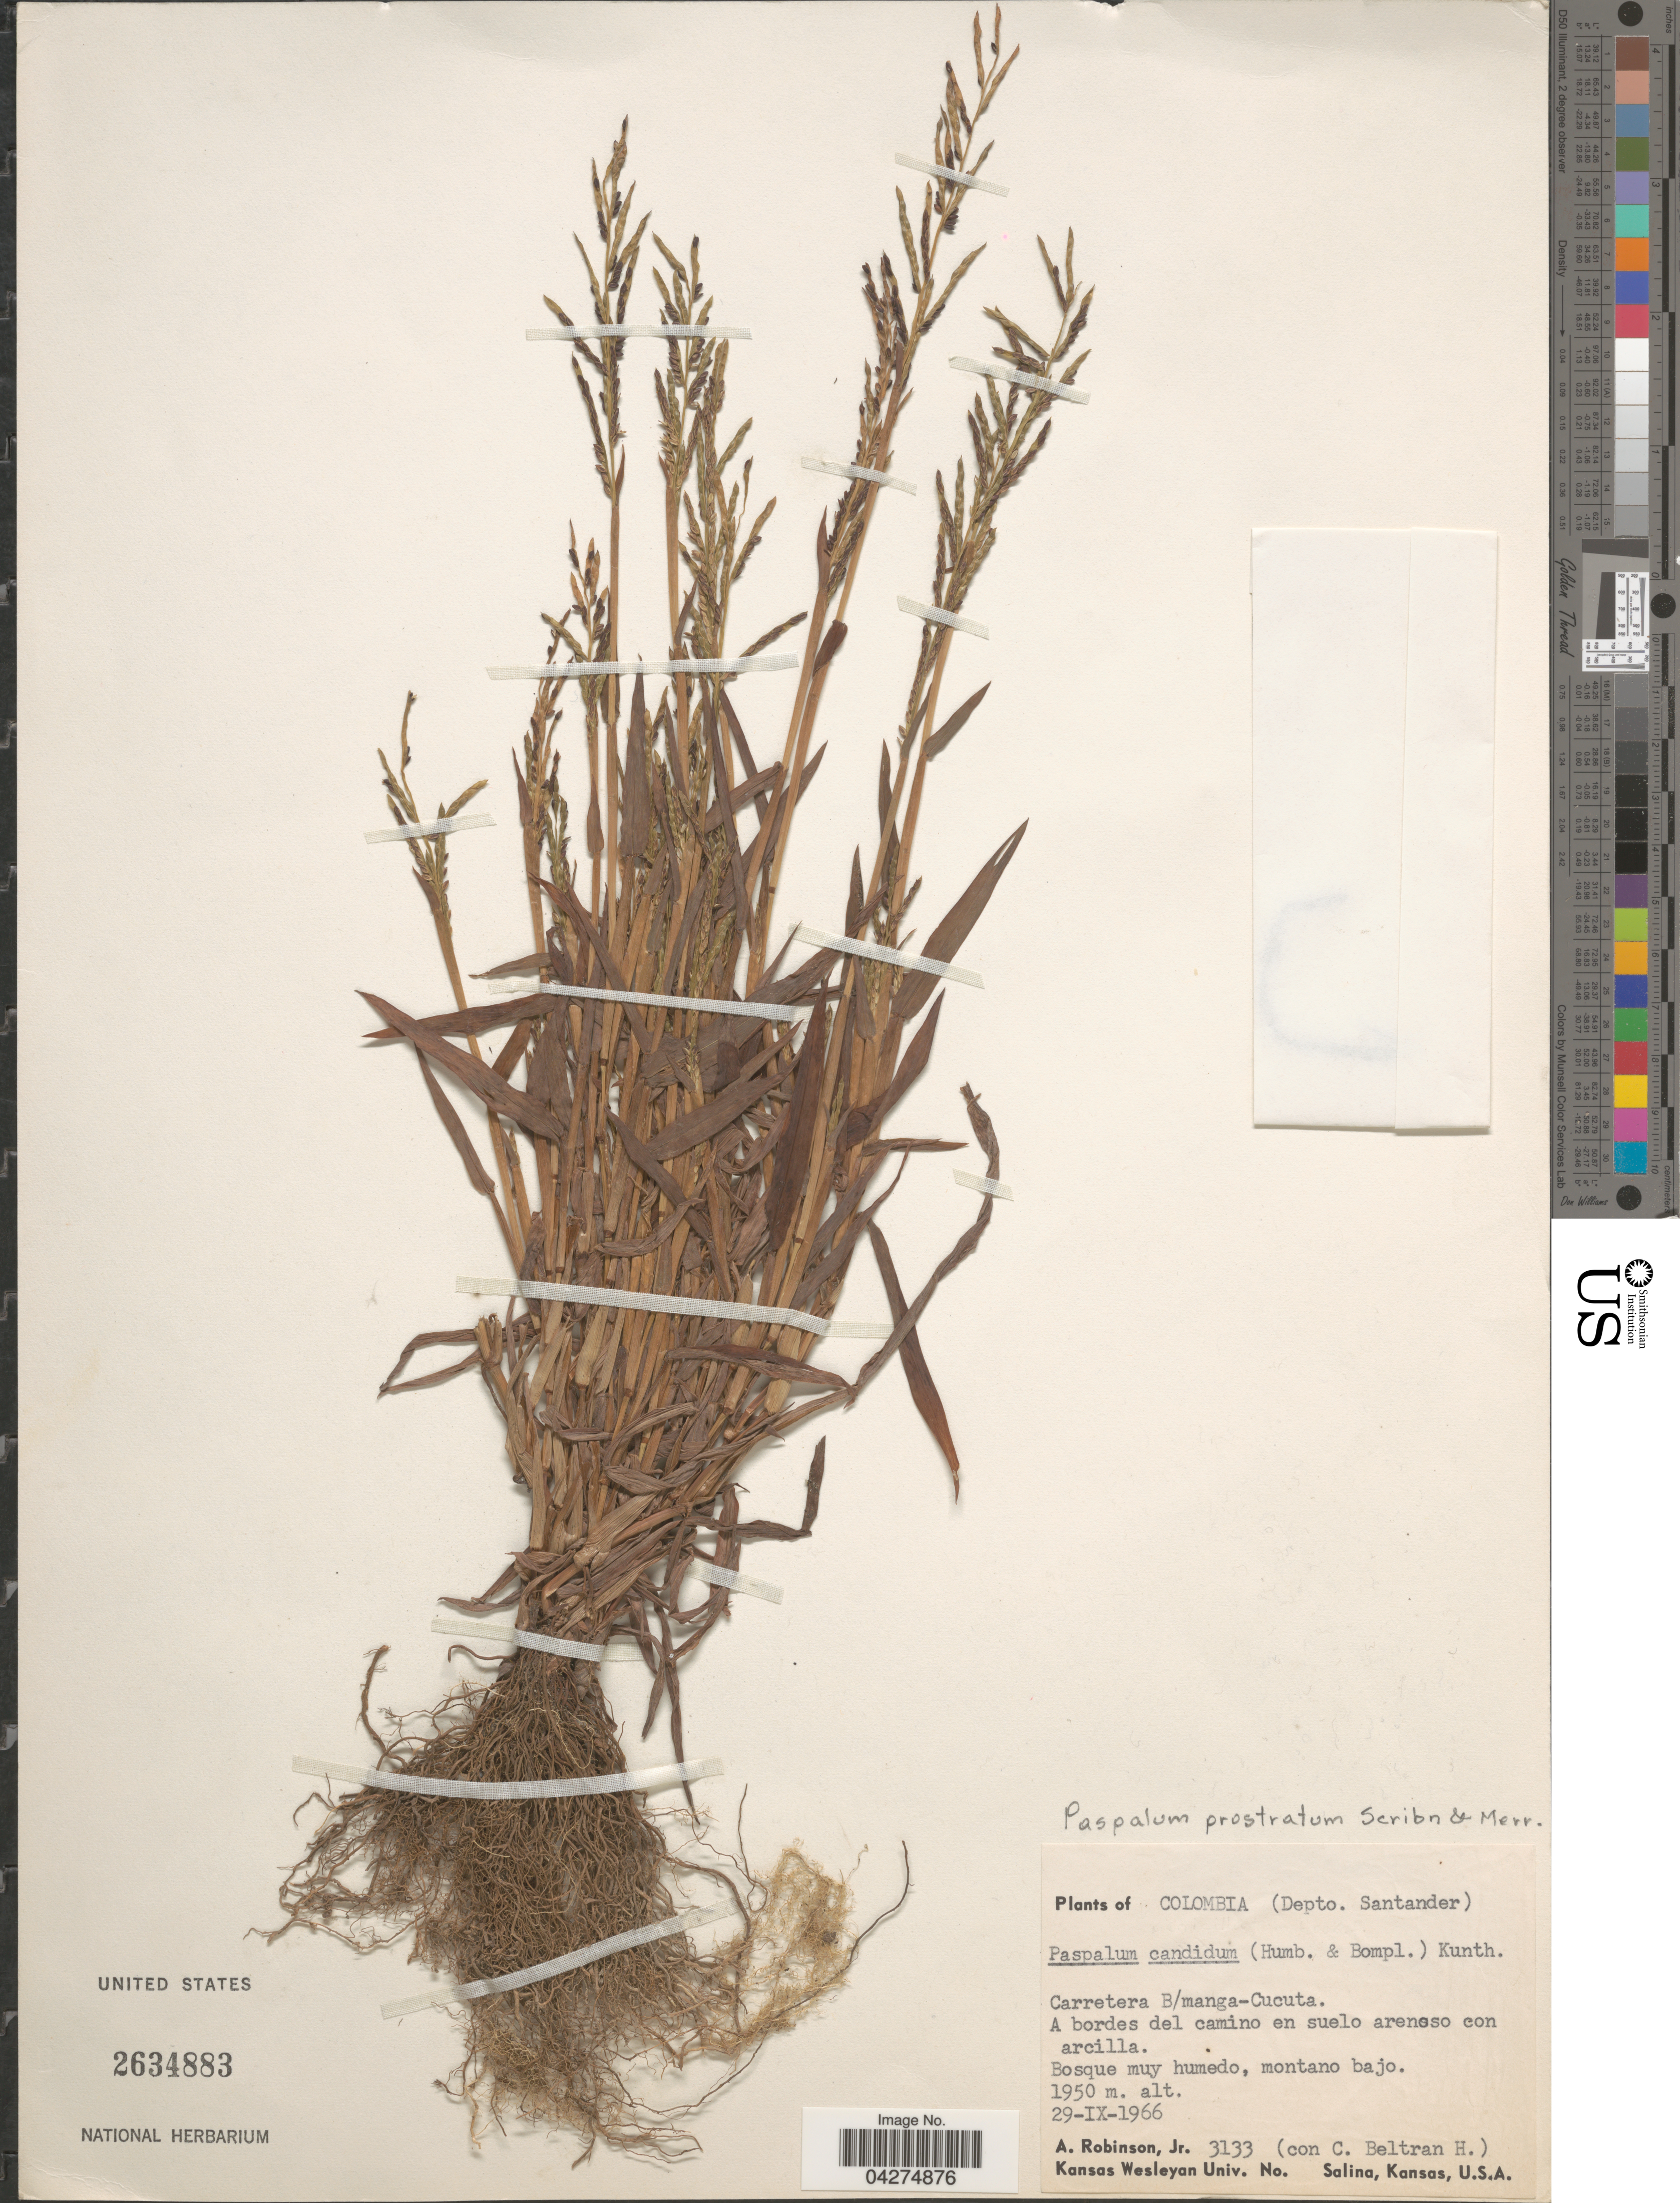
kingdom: Plantae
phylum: Tracheophyta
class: Liliopsida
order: Poales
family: Poaceae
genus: Paspalum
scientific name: Paspalum prostratum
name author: Scribn. & Merr.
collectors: A. Robinson Jr. & C. Beltran H.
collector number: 3133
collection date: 1966-09-29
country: Colombia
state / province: Santander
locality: Depto. Santander. Carretera B/manga-Cucuta.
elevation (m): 1950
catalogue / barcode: US 2634883